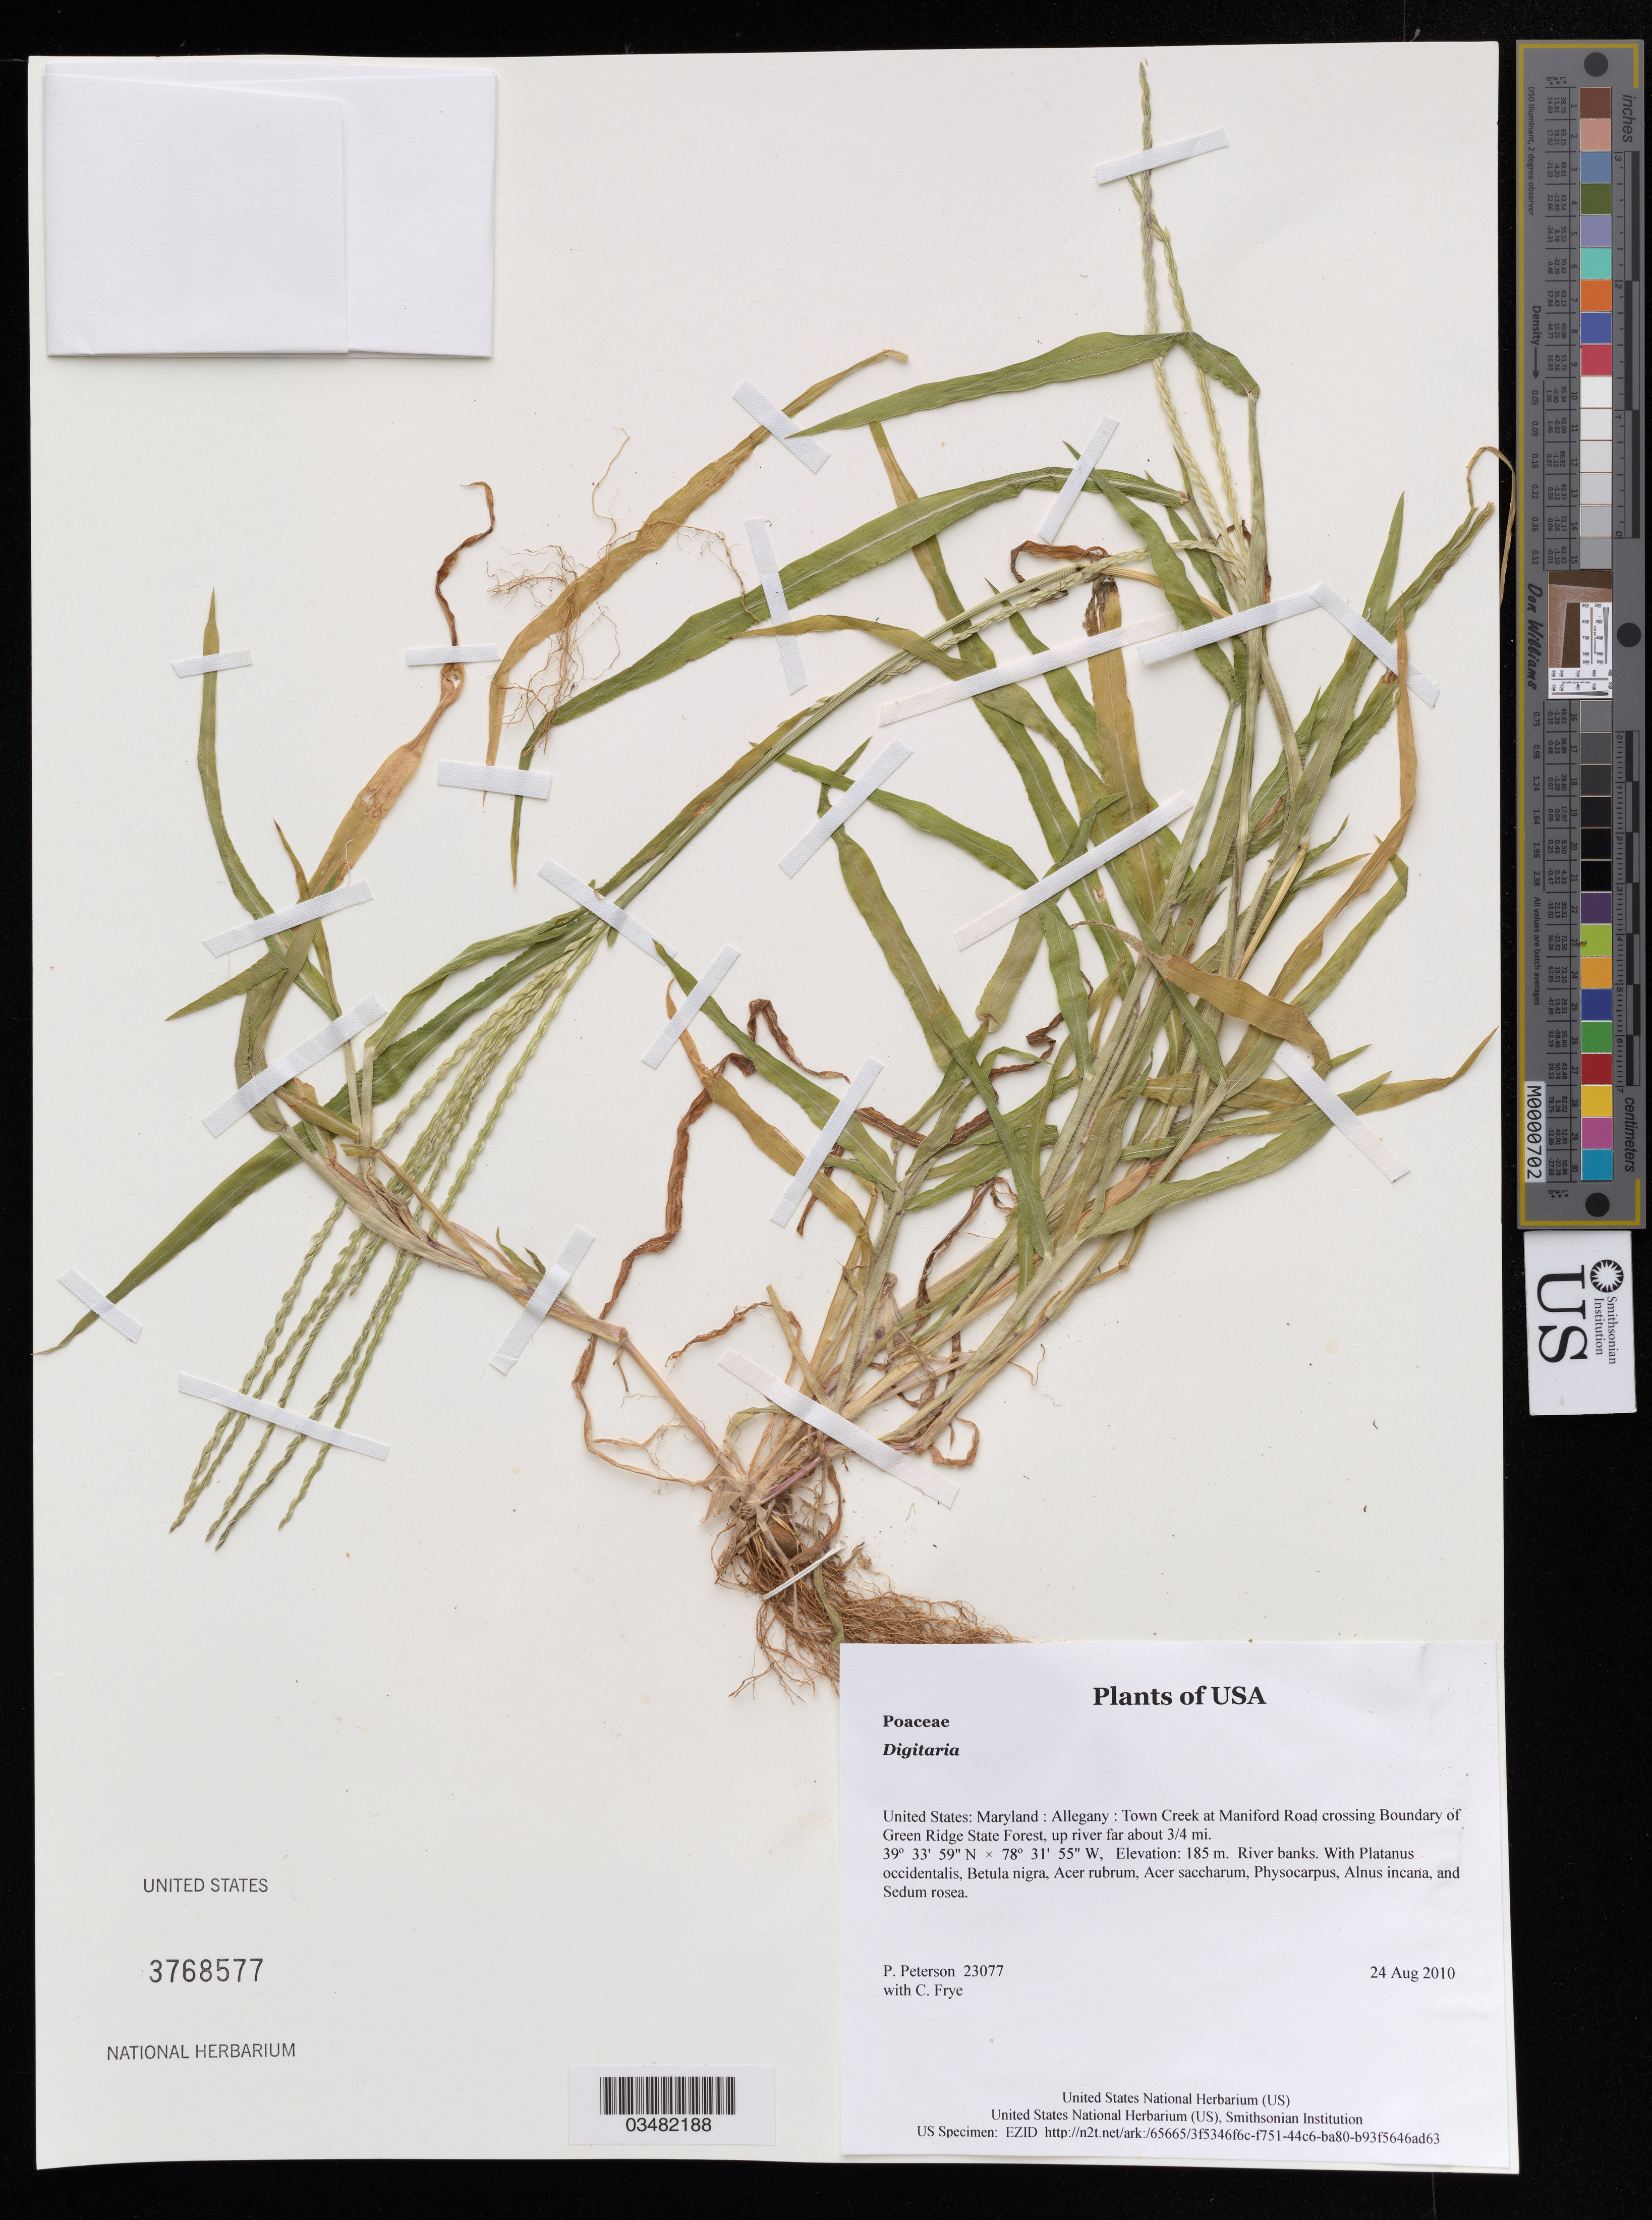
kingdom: Plantae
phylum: Tracheophyta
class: Liliopsida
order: Poales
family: Poaceae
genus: Digitaria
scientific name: Digitaria sp.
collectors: P. M. Peterson & C. Frye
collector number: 23077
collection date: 2010-08-24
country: United States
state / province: Maryland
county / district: Allegany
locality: Town Creek at Maniford Road crossing Boundary of Green Ridge State Forest, up river far about 3/4 mi.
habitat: River banks.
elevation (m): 185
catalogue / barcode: US 3768577